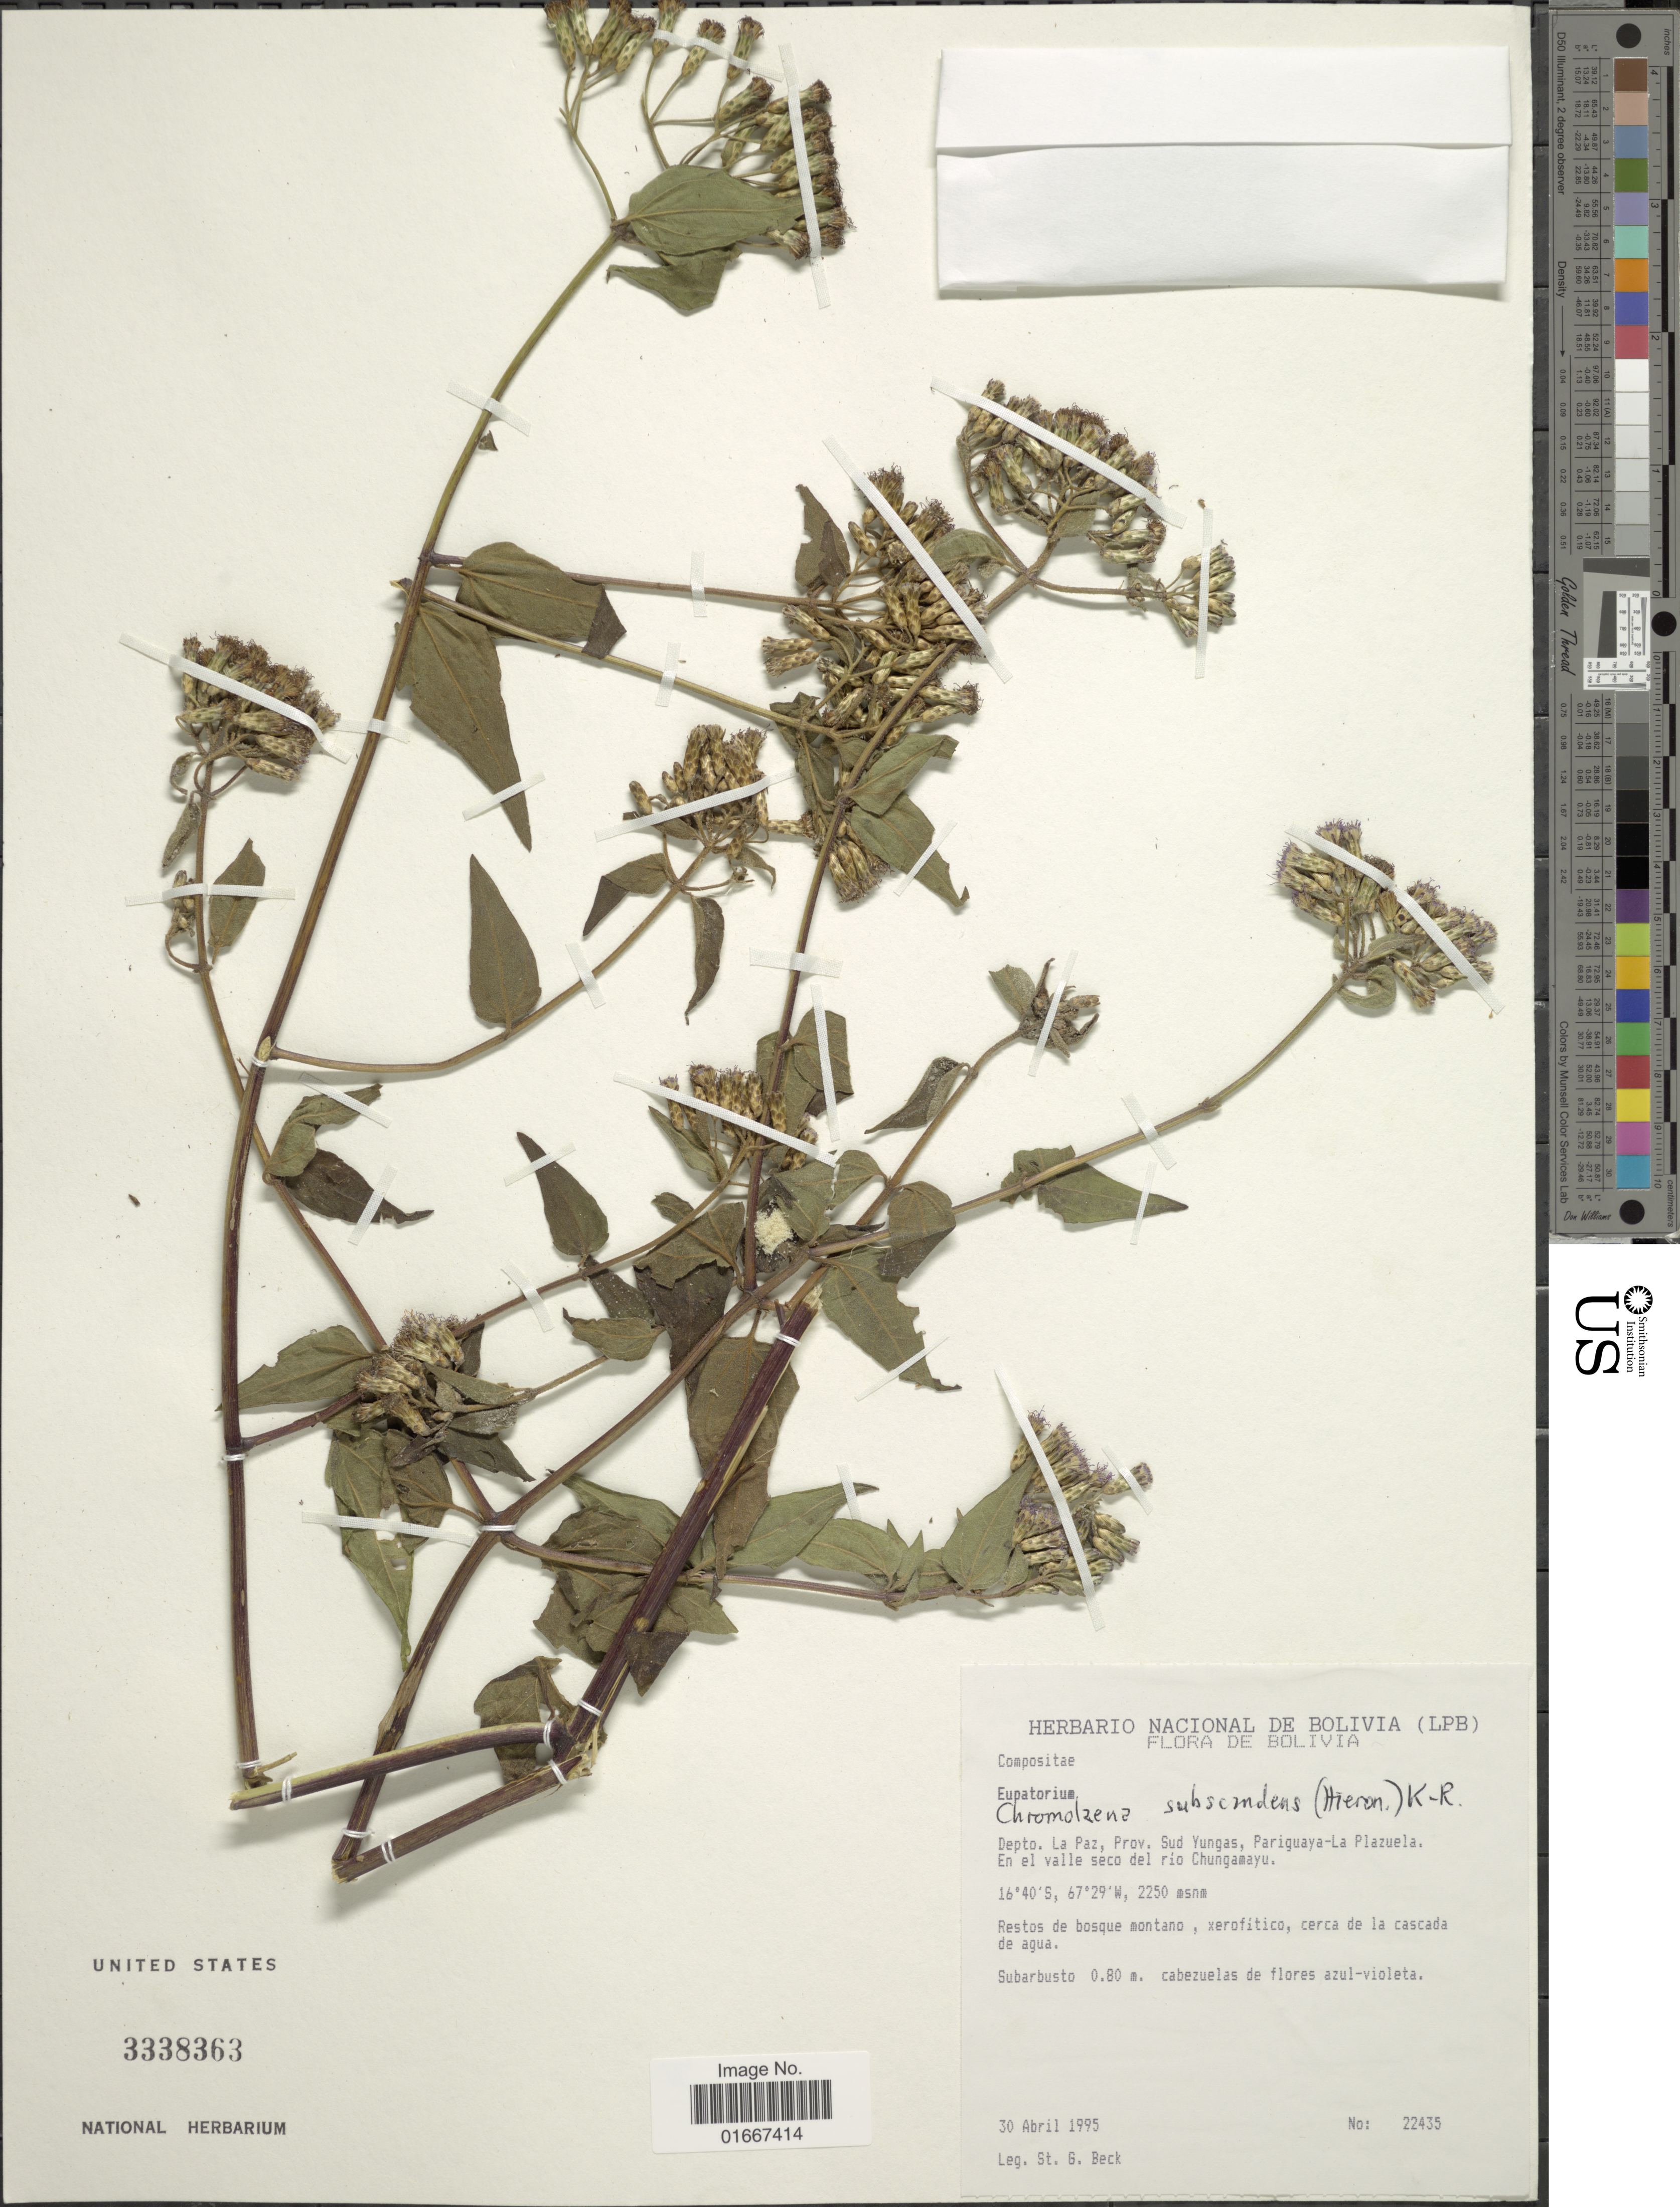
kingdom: Plantae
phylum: Tracheophyta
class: Magnoliopsida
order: Asterales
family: Asteraceae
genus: Chromolaena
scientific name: Chromolaena odorata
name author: (L.) R.M. King & H. Rob.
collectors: S. G. Beck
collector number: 22435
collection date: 1995-04-30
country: Bolivia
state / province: La Paz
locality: Prov. Sud Yungas, Pariguaya-La Plazuela. En el valle seco del rio Chungamayu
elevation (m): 2250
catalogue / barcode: US 3338363